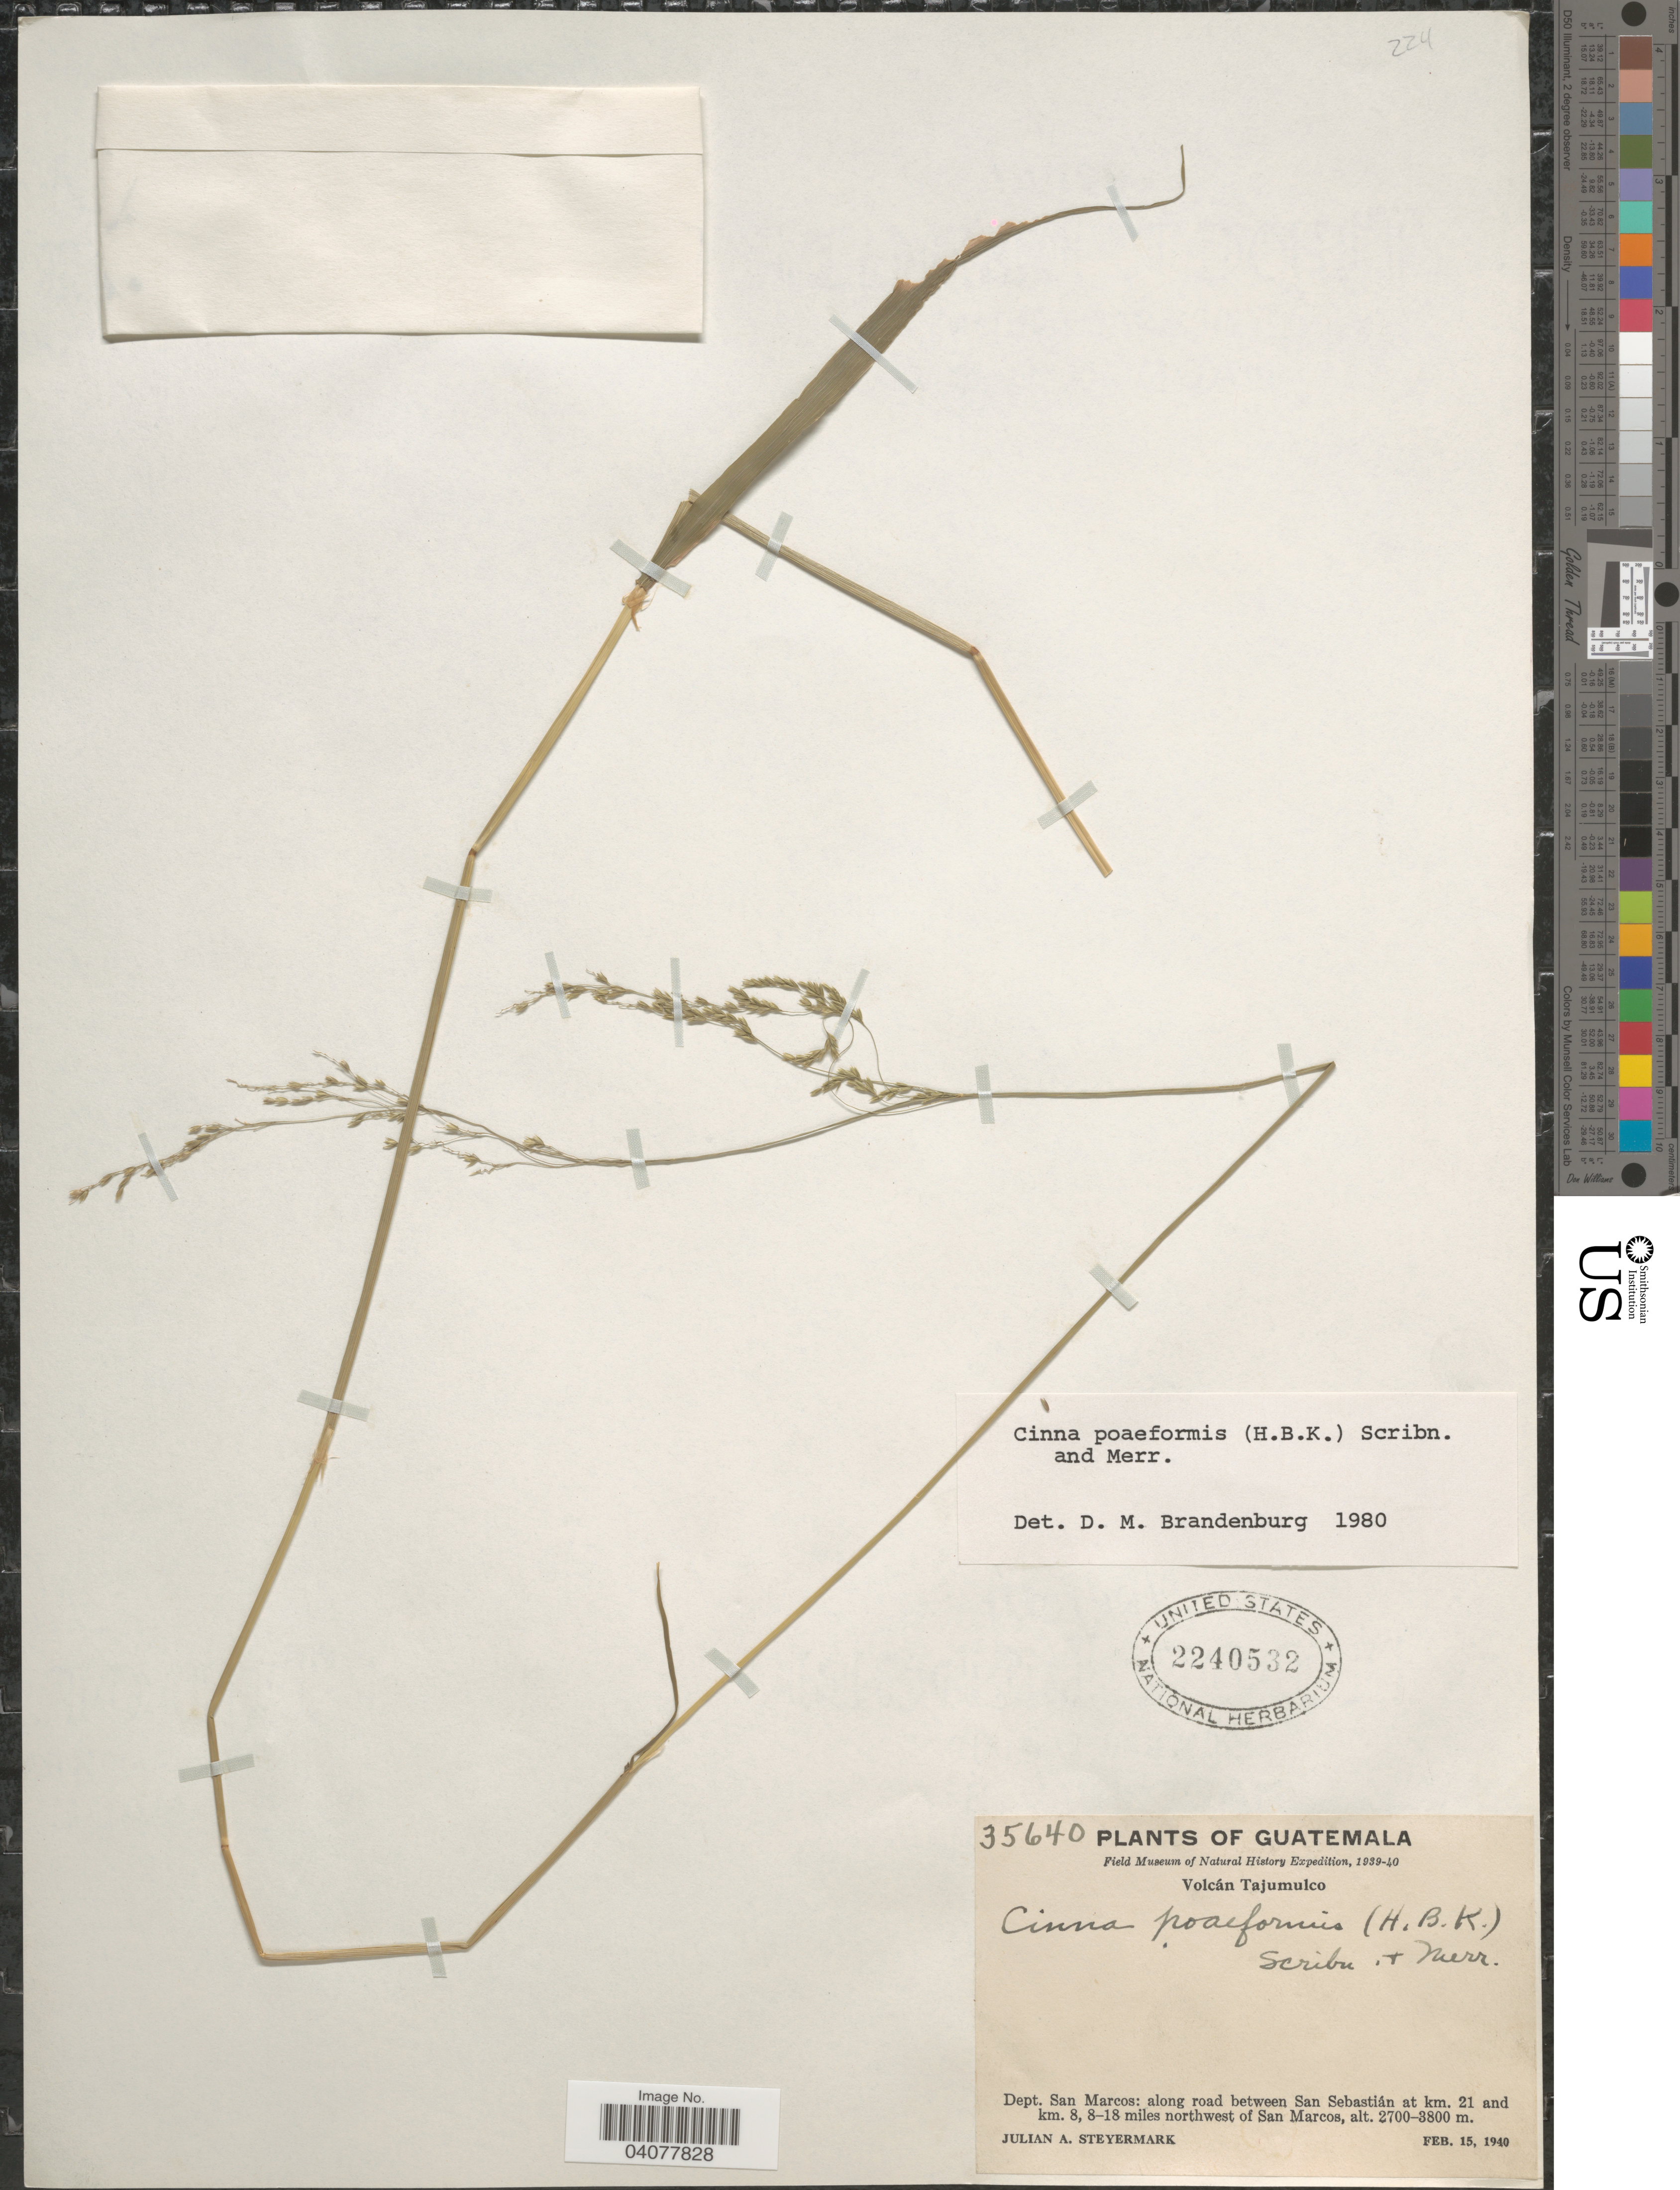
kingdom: Plantae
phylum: Tracheophyta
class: Liliopsida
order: Poales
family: Poaceae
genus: Cinna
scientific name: Cinna poiformis (Kunth) Scribn. & Merr.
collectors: J. Steyermark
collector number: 35640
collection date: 1940-02-15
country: Guatemala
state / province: San Marcos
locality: Field Museum of Natural History Expedition, 1939-40. Volcán Tajumulco. Dept. San Marcos: along road between San Sebastián at km. 21 and km. 8, 8-18 miles northwest of San Marcos.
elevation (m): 2700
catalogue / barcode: US 2240532